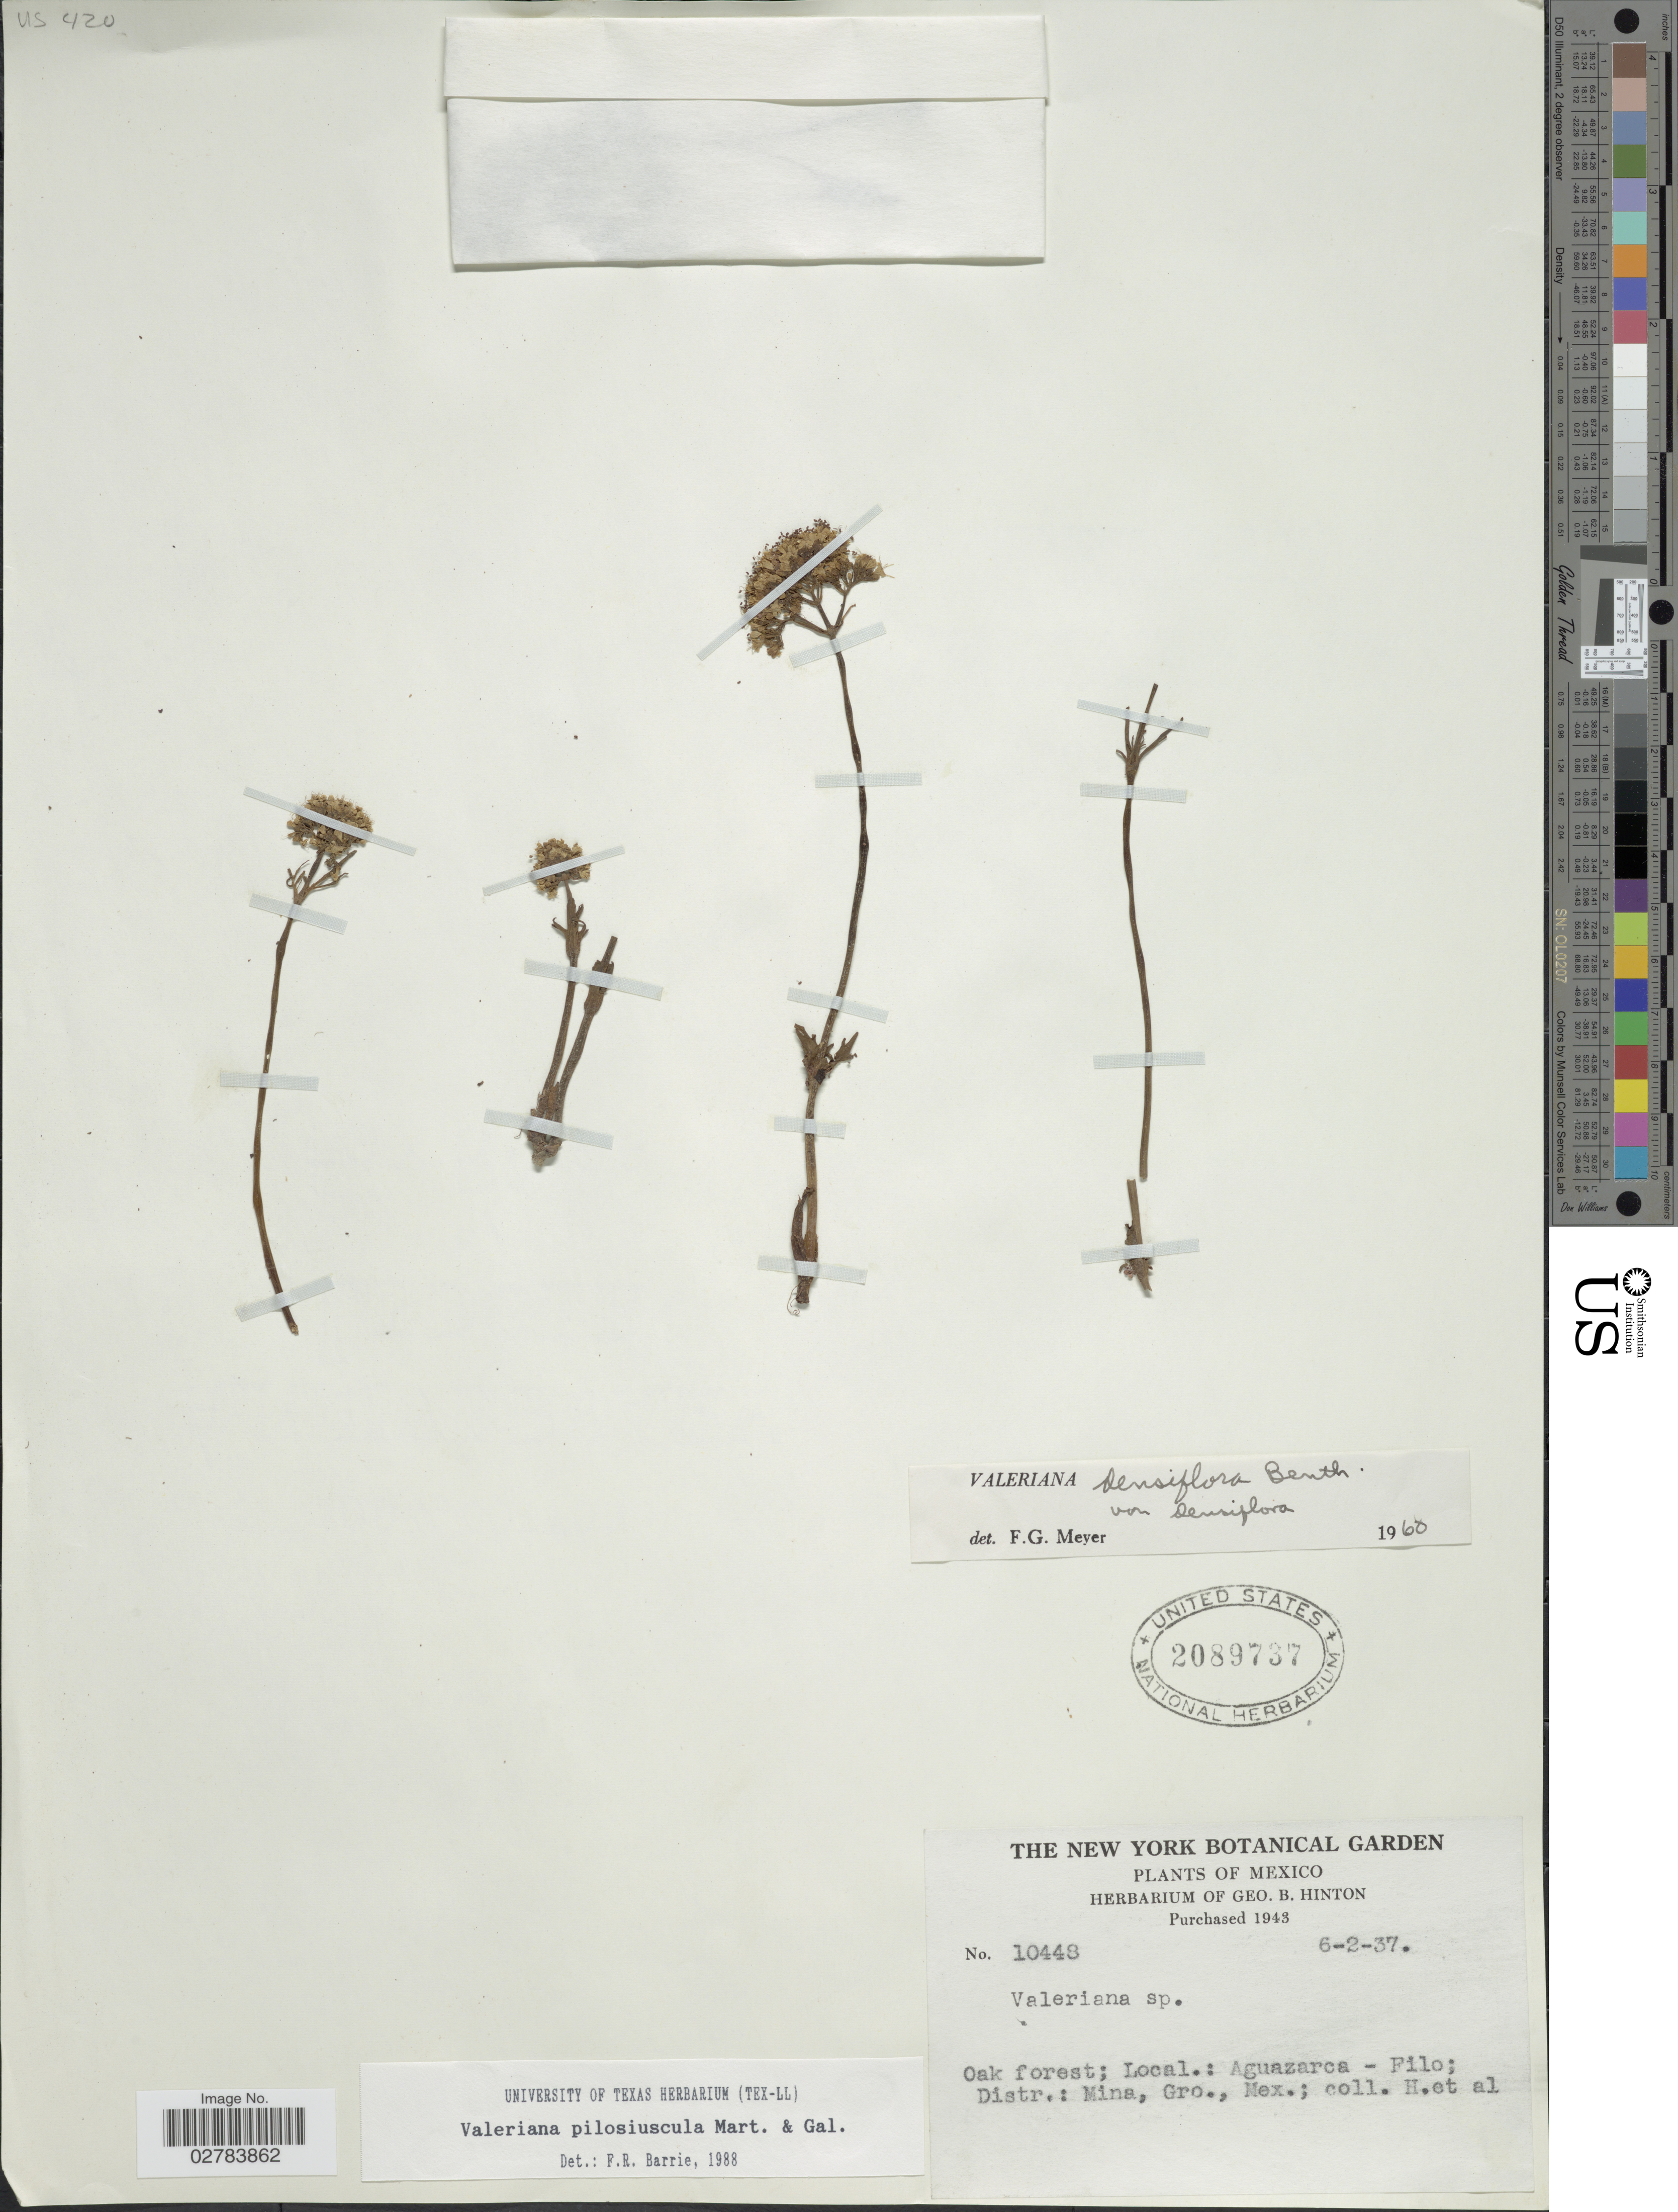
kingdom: Plantae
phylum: Tracheophyta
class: Magnoliopsida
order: Dipsacales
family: Caprifoliaceae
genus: Valeriana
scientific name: Valeriana pilosiuscula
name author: M. Martens & Galeotti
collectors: G. B. Hinton & et al.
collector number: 10448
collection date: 1937-02-06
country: Mexico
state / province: Guerrero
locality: Oak forest, Aguazarca-Filo, Distr. Mina, Gro.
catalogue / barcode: US 2089737